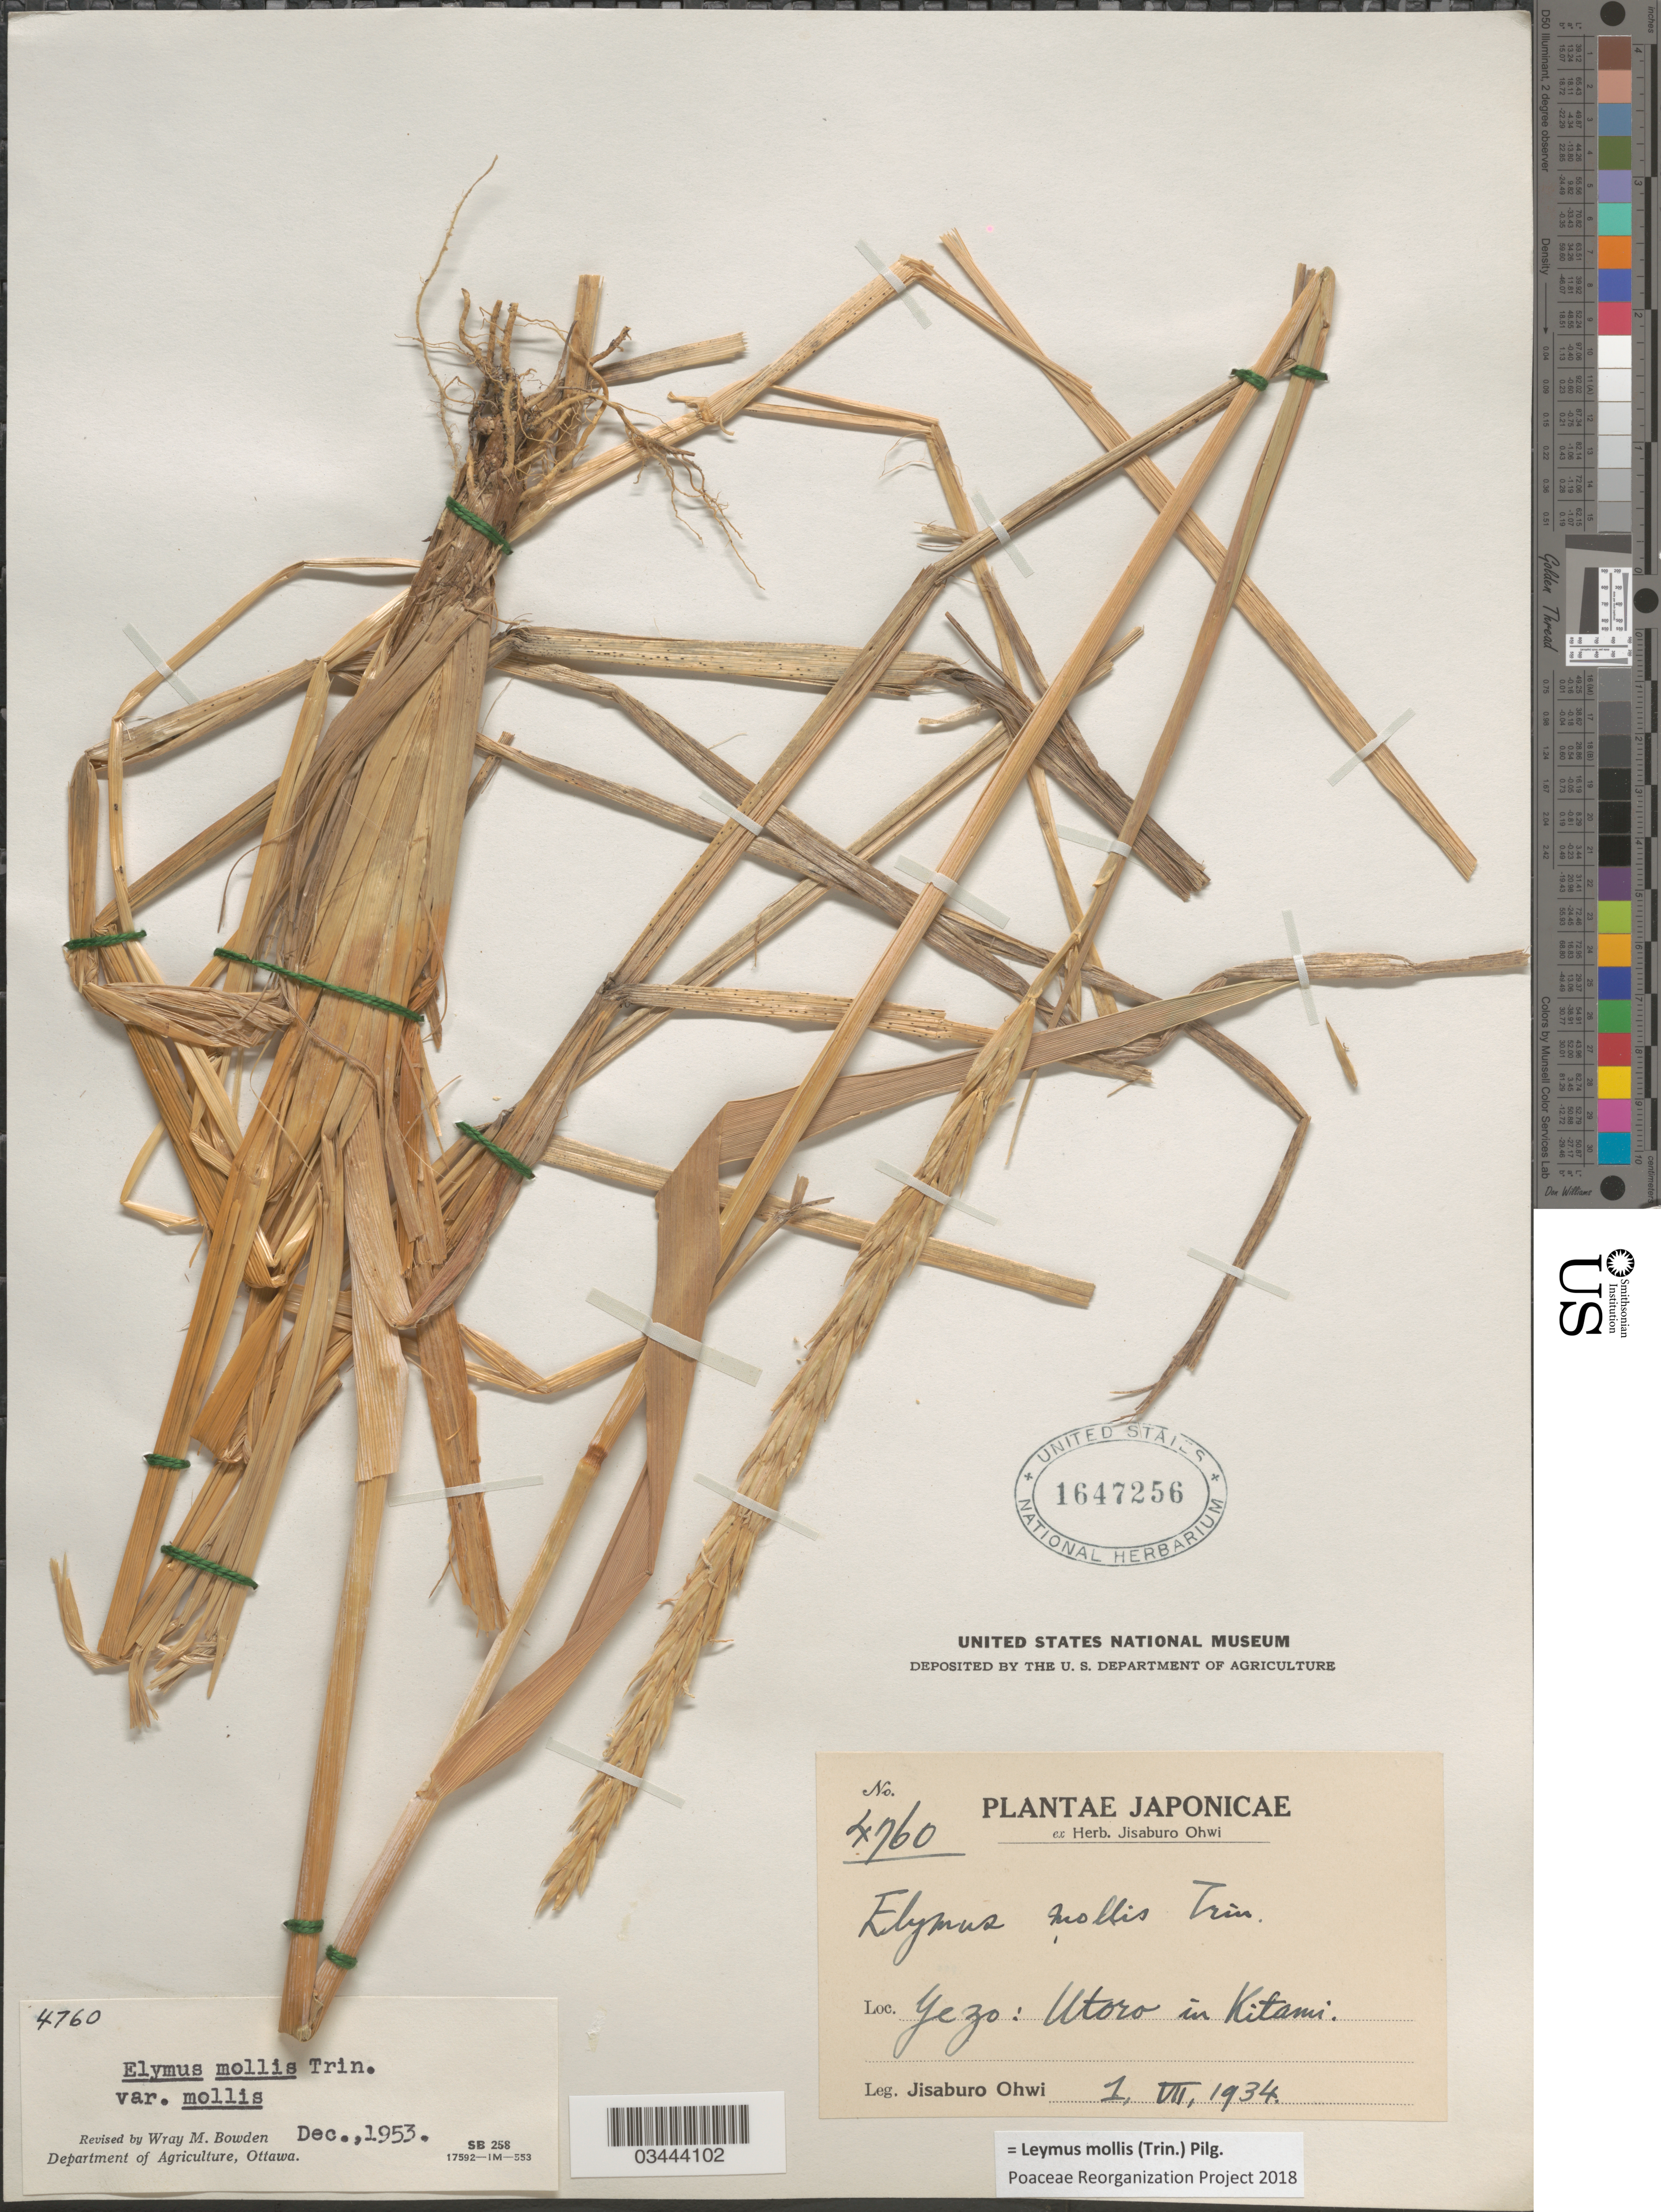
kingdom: Plantae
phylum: Tracheophyta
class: Liliopsida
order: Poales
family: Poaceae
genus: Leymus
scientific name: Leymus mollis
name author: (Trin.) Pilg.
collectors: J. Ohwi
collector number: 4760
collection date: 1934-07-01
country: Japan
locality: Japonicae. Yezo: Utoro in Kitami.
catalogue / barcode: US 1647256